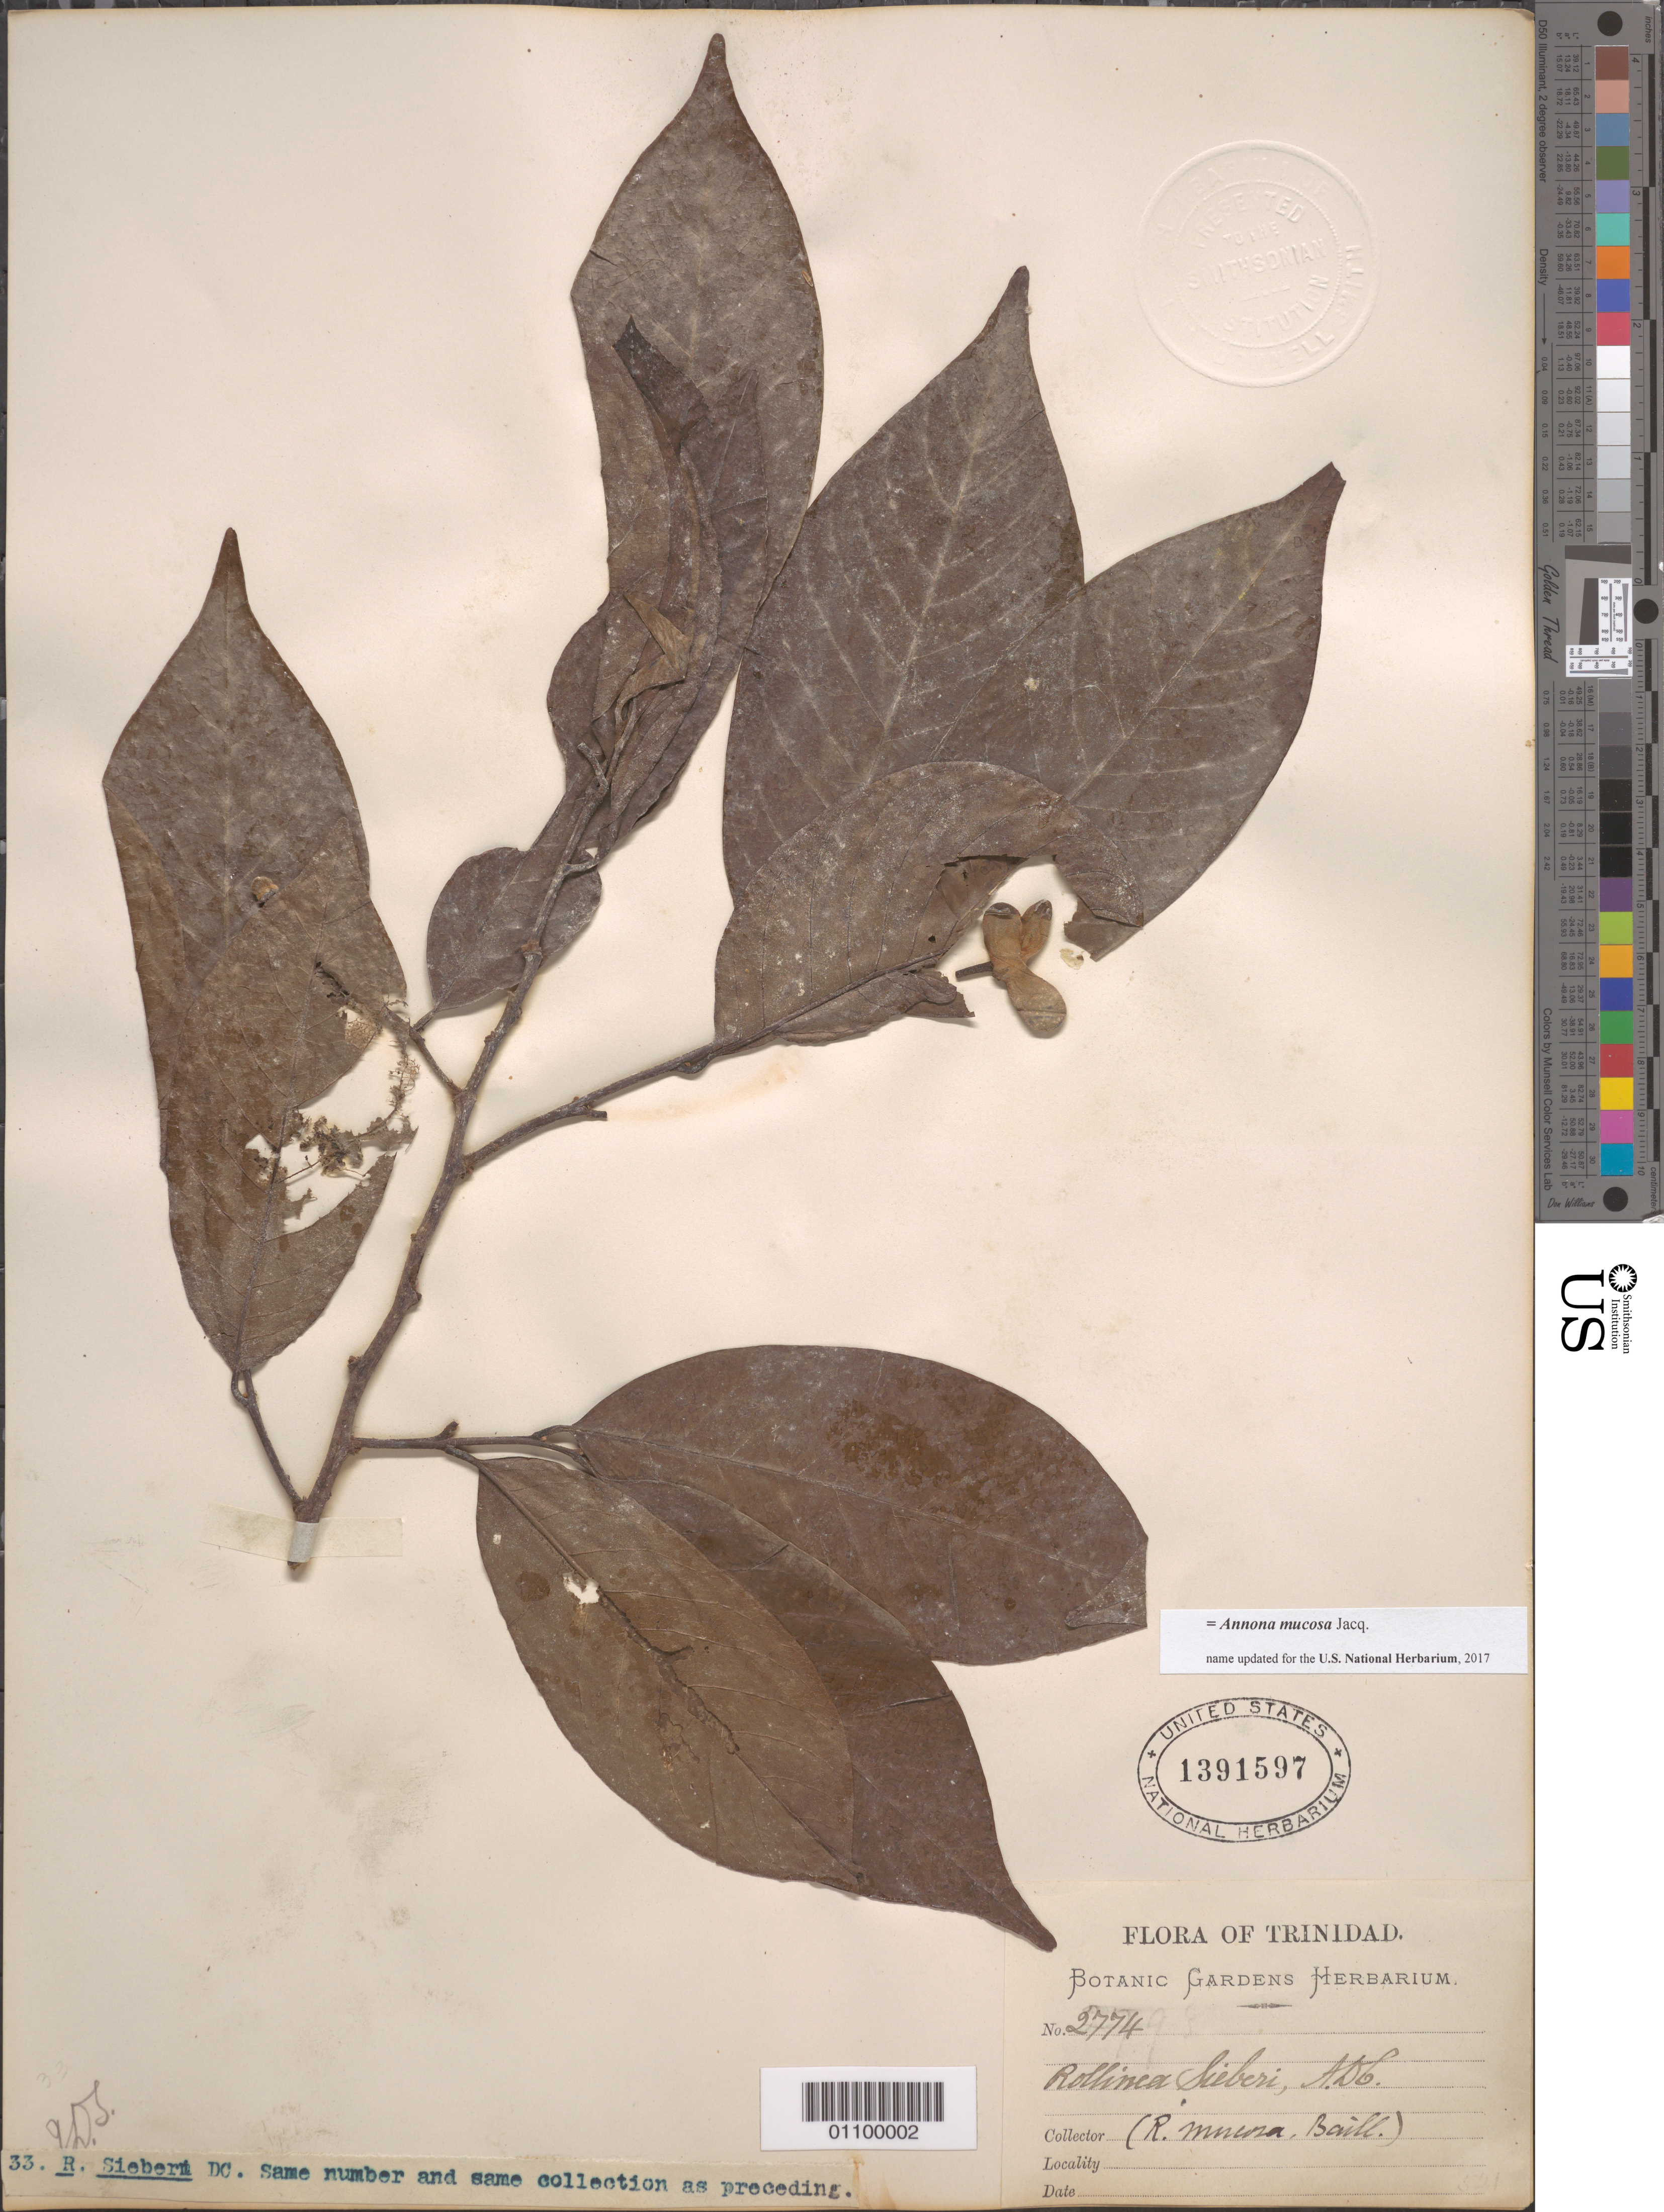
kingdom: Plantae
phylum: Tracheophyta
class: Magnoliopsida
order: Magnoliales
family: Annonaceae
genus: Annona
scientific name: Annona mucosa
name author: Jacq.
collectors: Botanic Gardens Herbarium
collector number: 2774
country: Trinidad and Tobago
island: Trinidad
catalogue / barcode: US 1391597